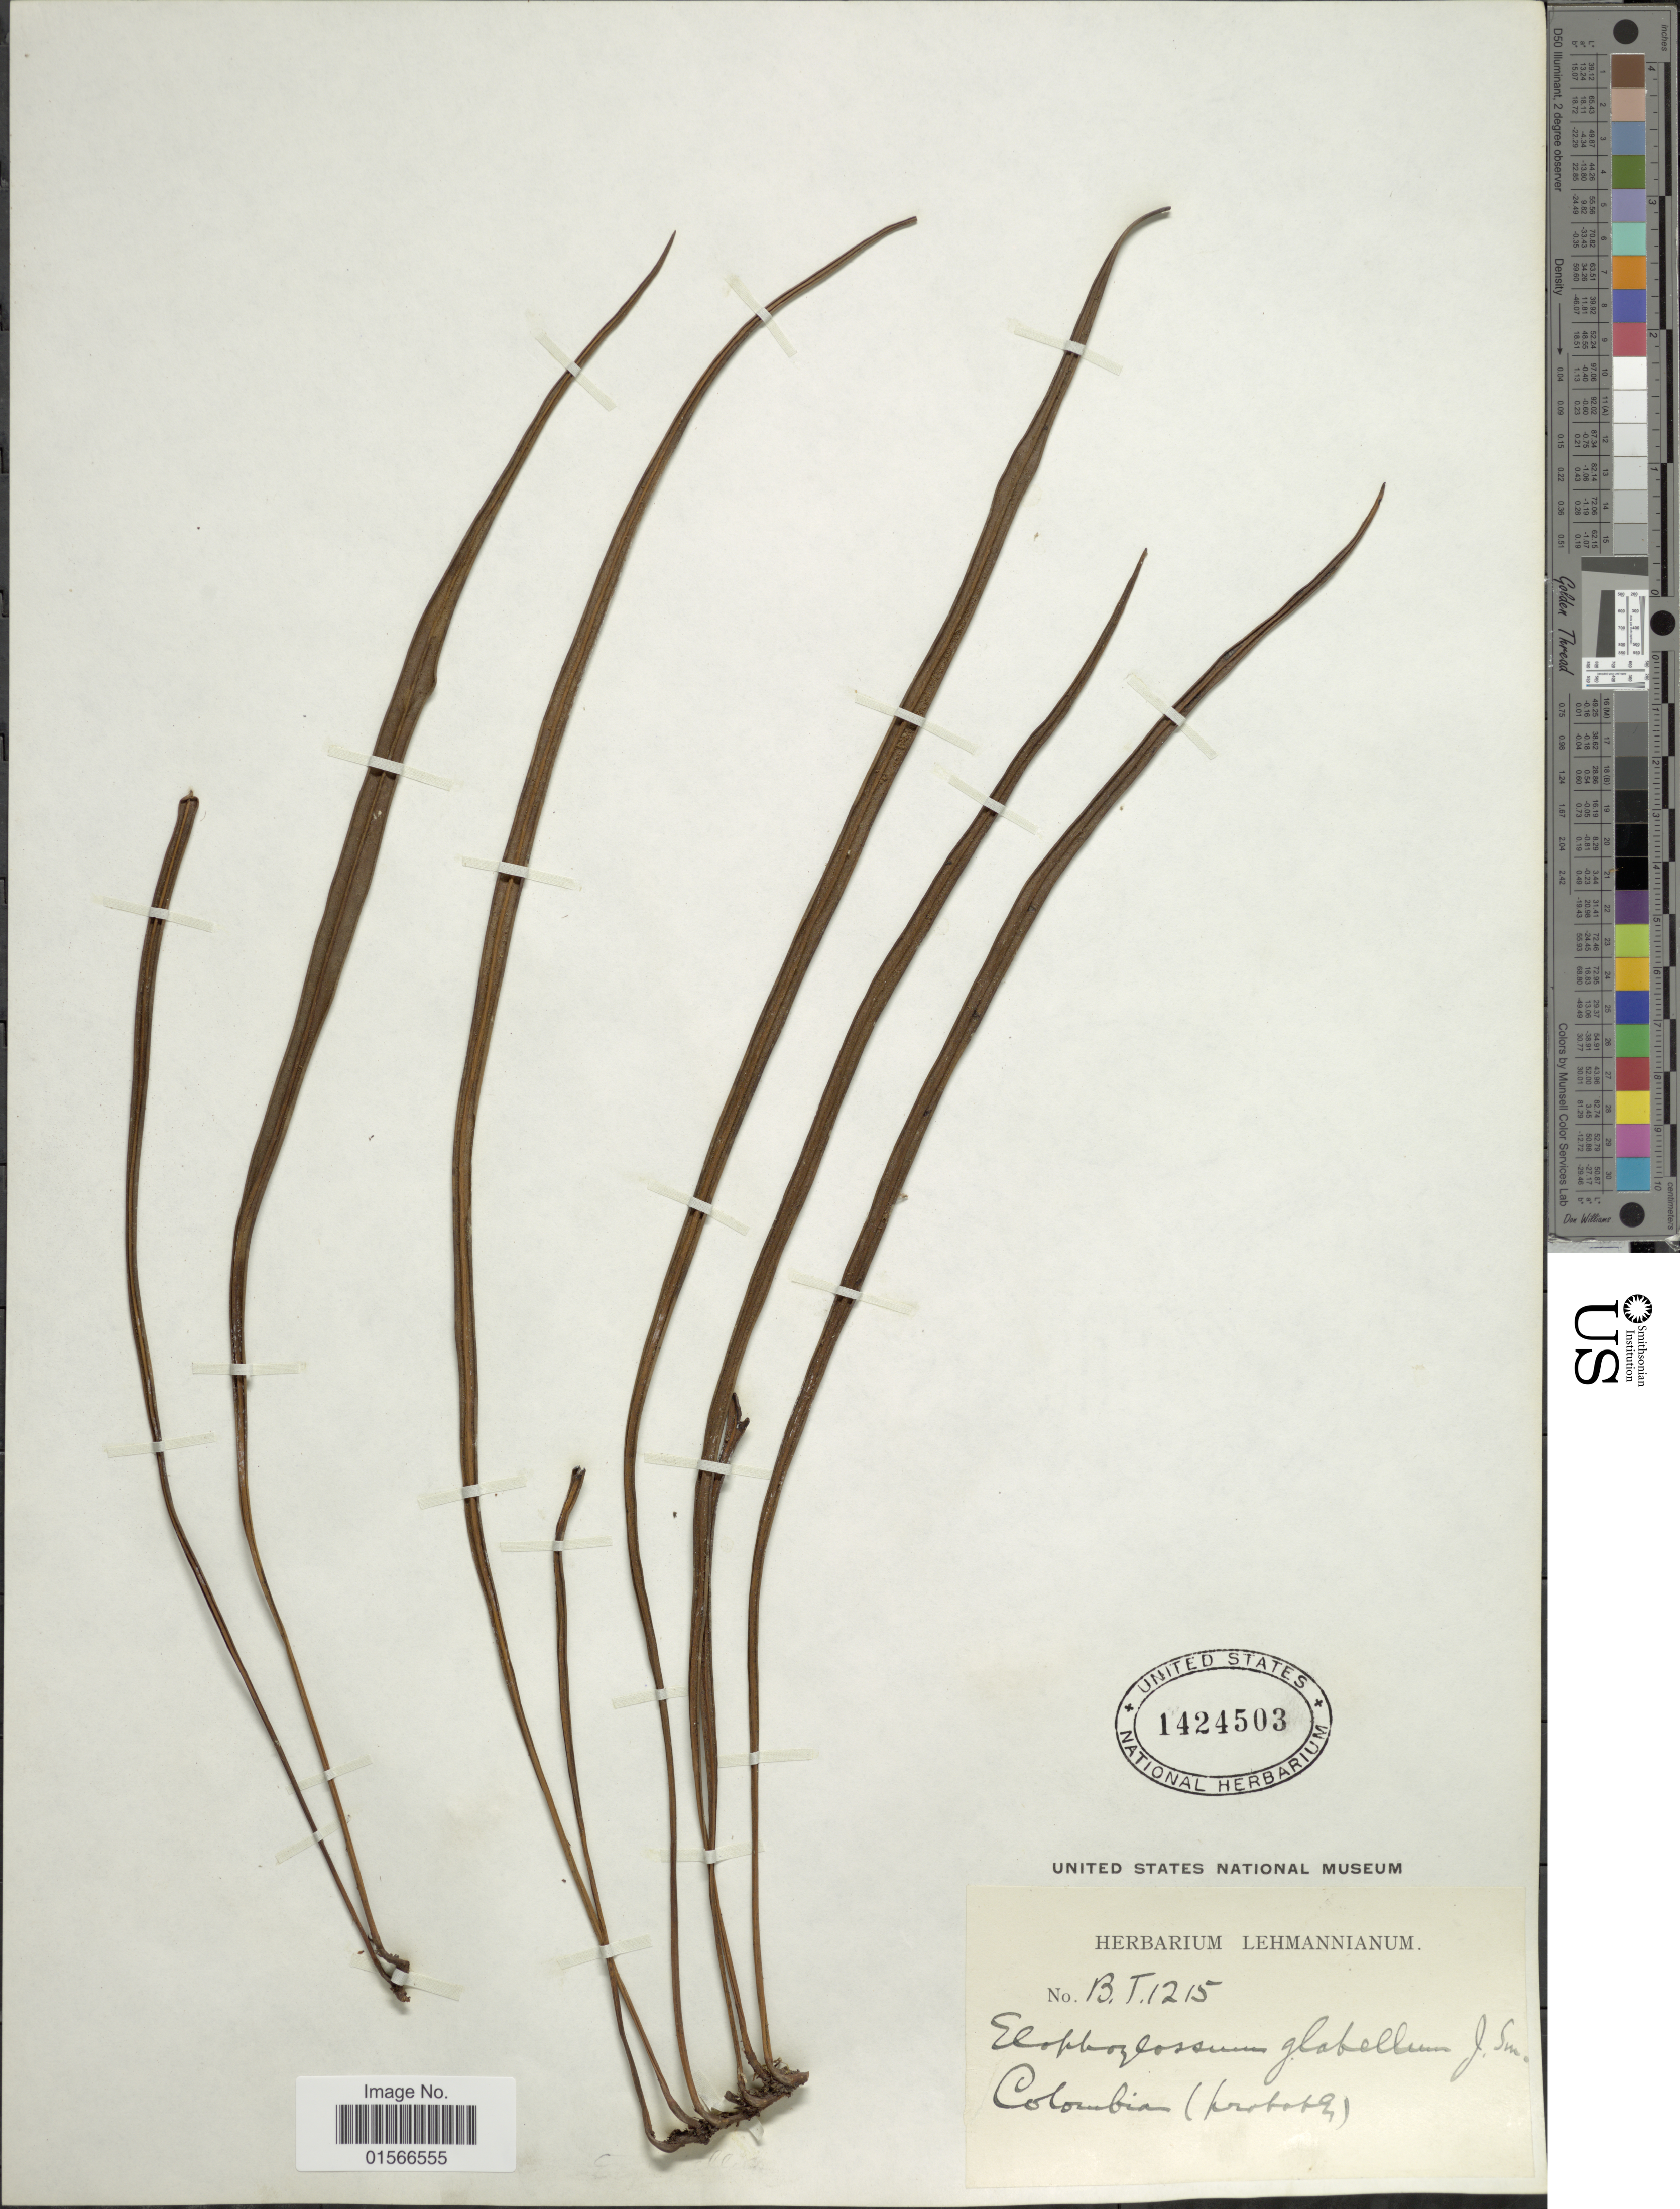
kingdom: Plantae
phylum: Tracheophyta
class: Polypodiopsida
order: Polypodiales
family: Dryopteridaceae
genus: Elaphoglossum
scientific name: Elaphoglossum glabellum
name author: J. Sm.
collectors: ex herb. Lehmannianum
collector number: B.T.1215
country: Colombia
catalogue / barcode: US 1424503